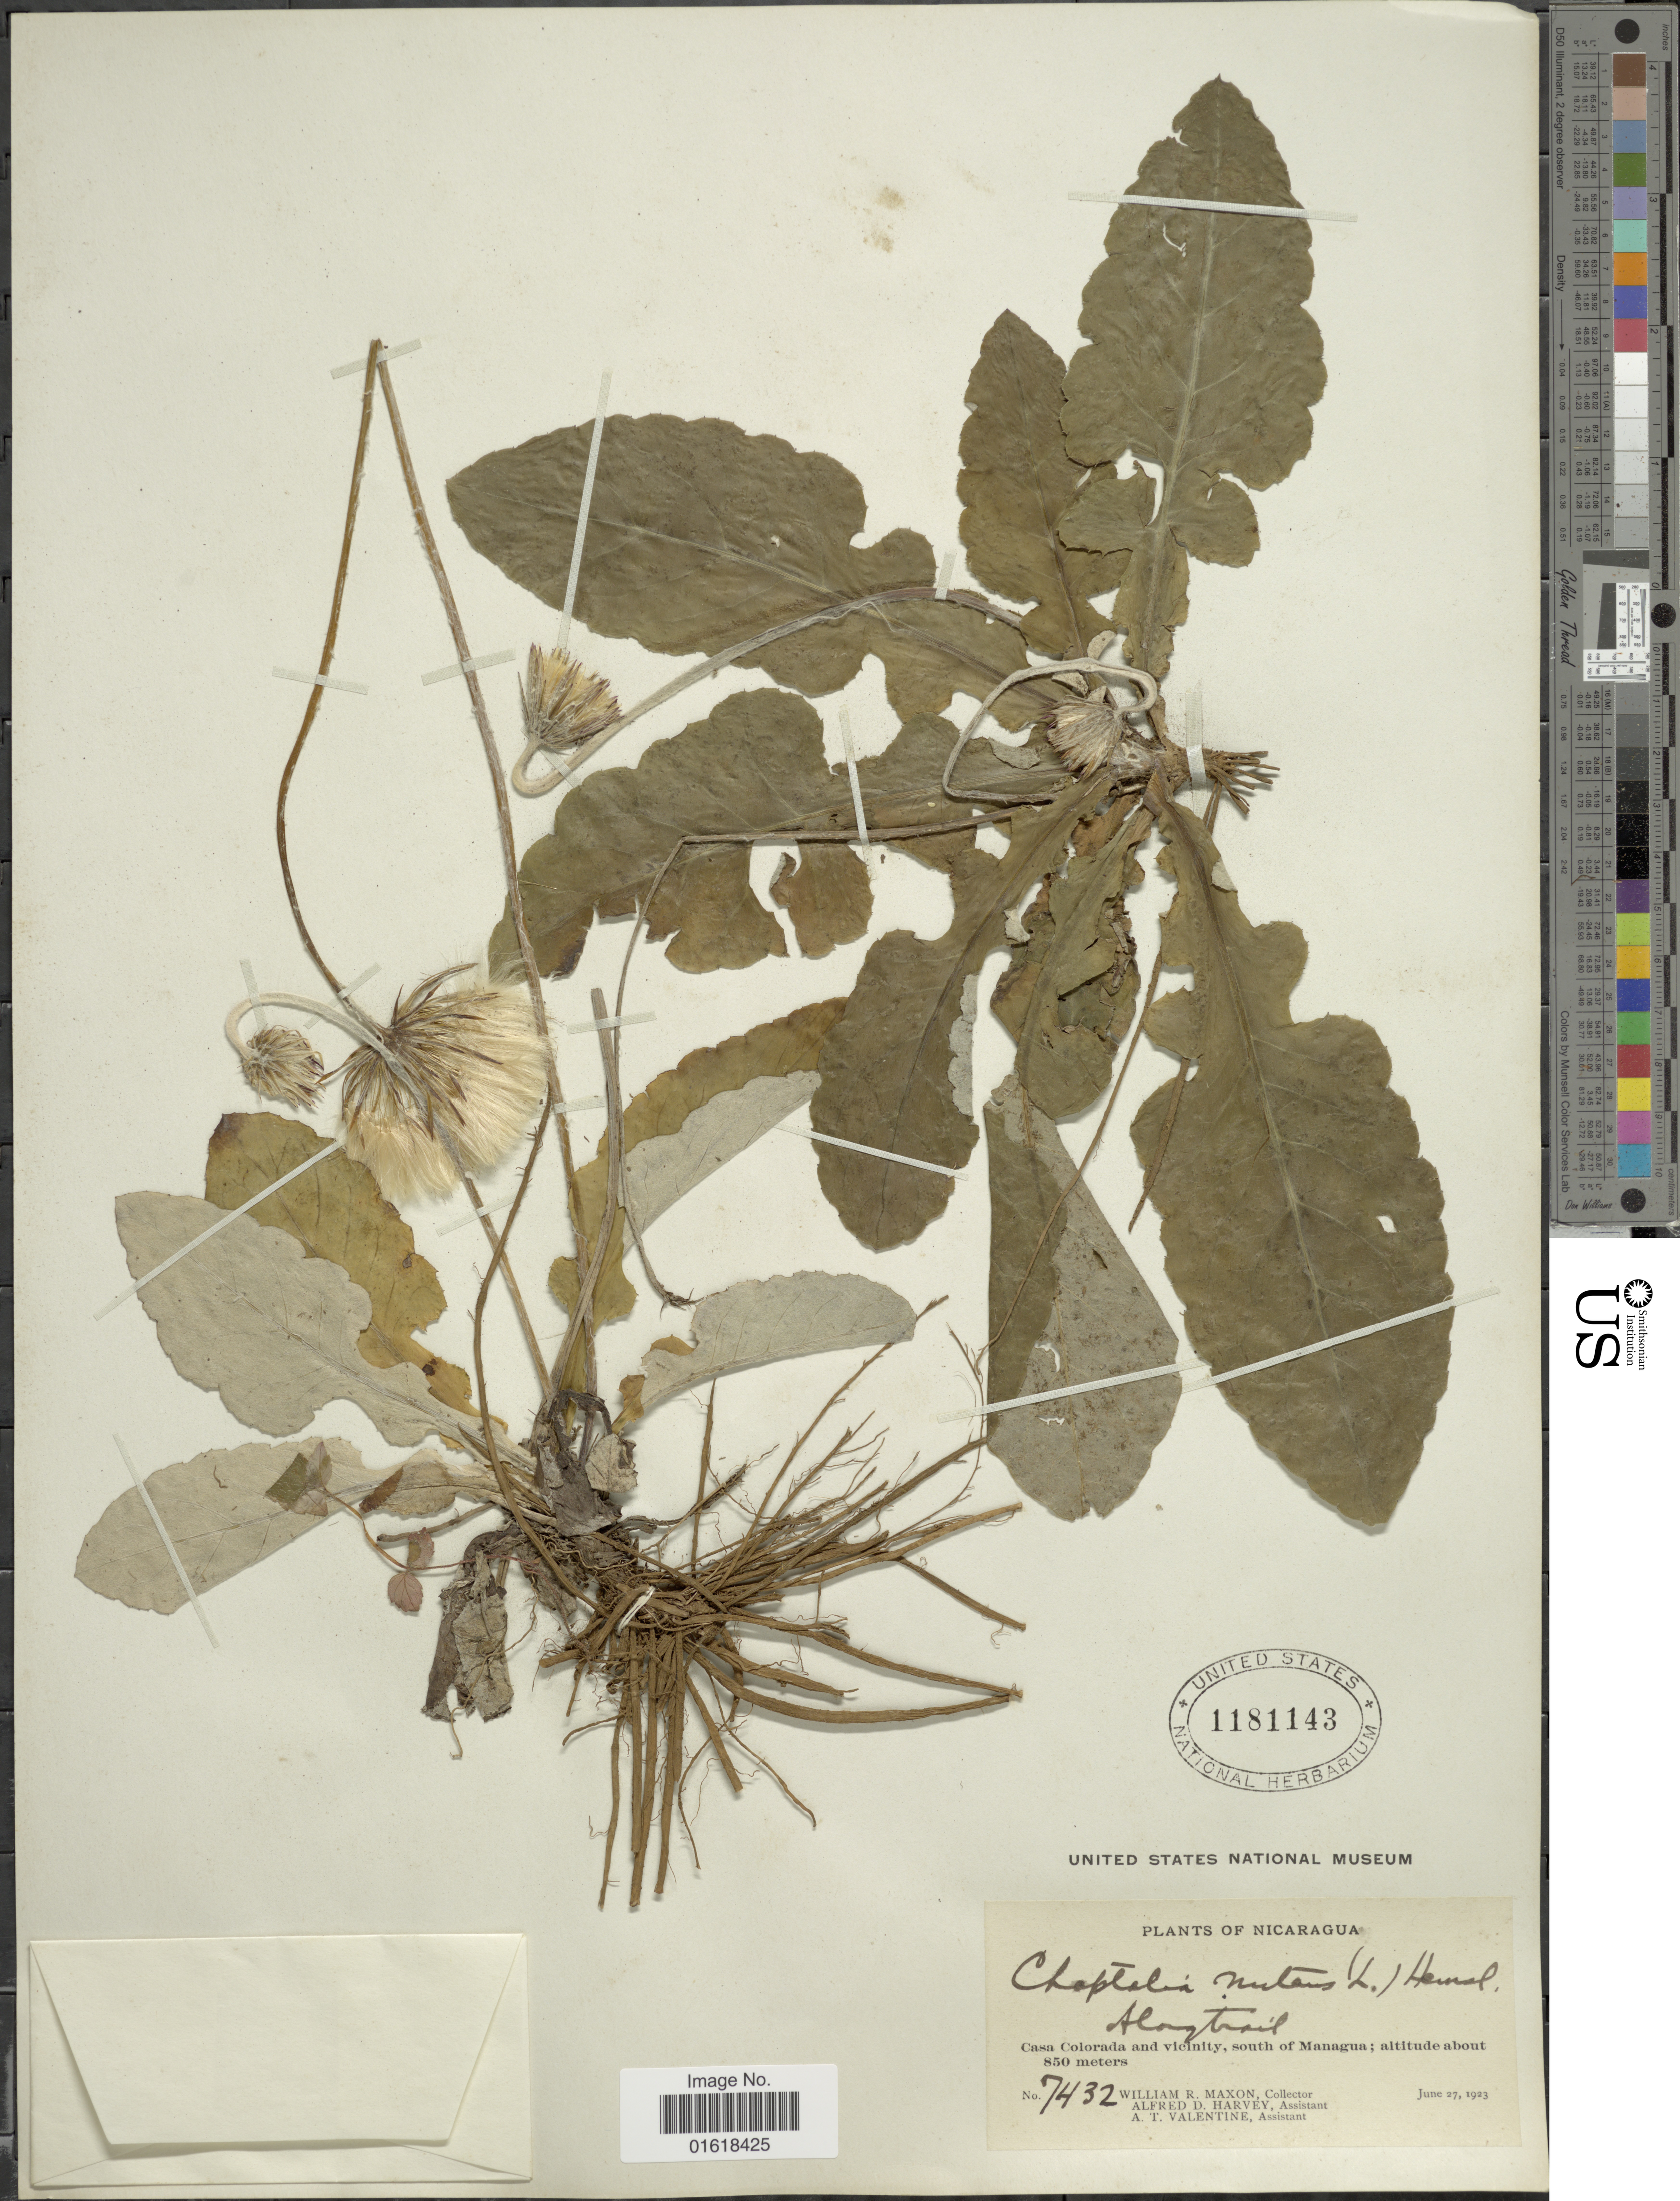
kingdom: Plantae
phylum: Tracheophyta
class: Magnoliopsida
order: Asterales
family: Asteraceae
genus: Chaptalia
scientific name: Chaptalia nutans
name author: (L.) Pol.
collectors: W. R. Maxon, A. D. Harvey & A. Valentine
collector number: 7432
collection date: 1923-06-27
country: Nicaragua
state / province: Managua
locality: Casa Colorada and vicinity, south of Managua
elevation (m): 850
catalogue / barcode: US 1181143